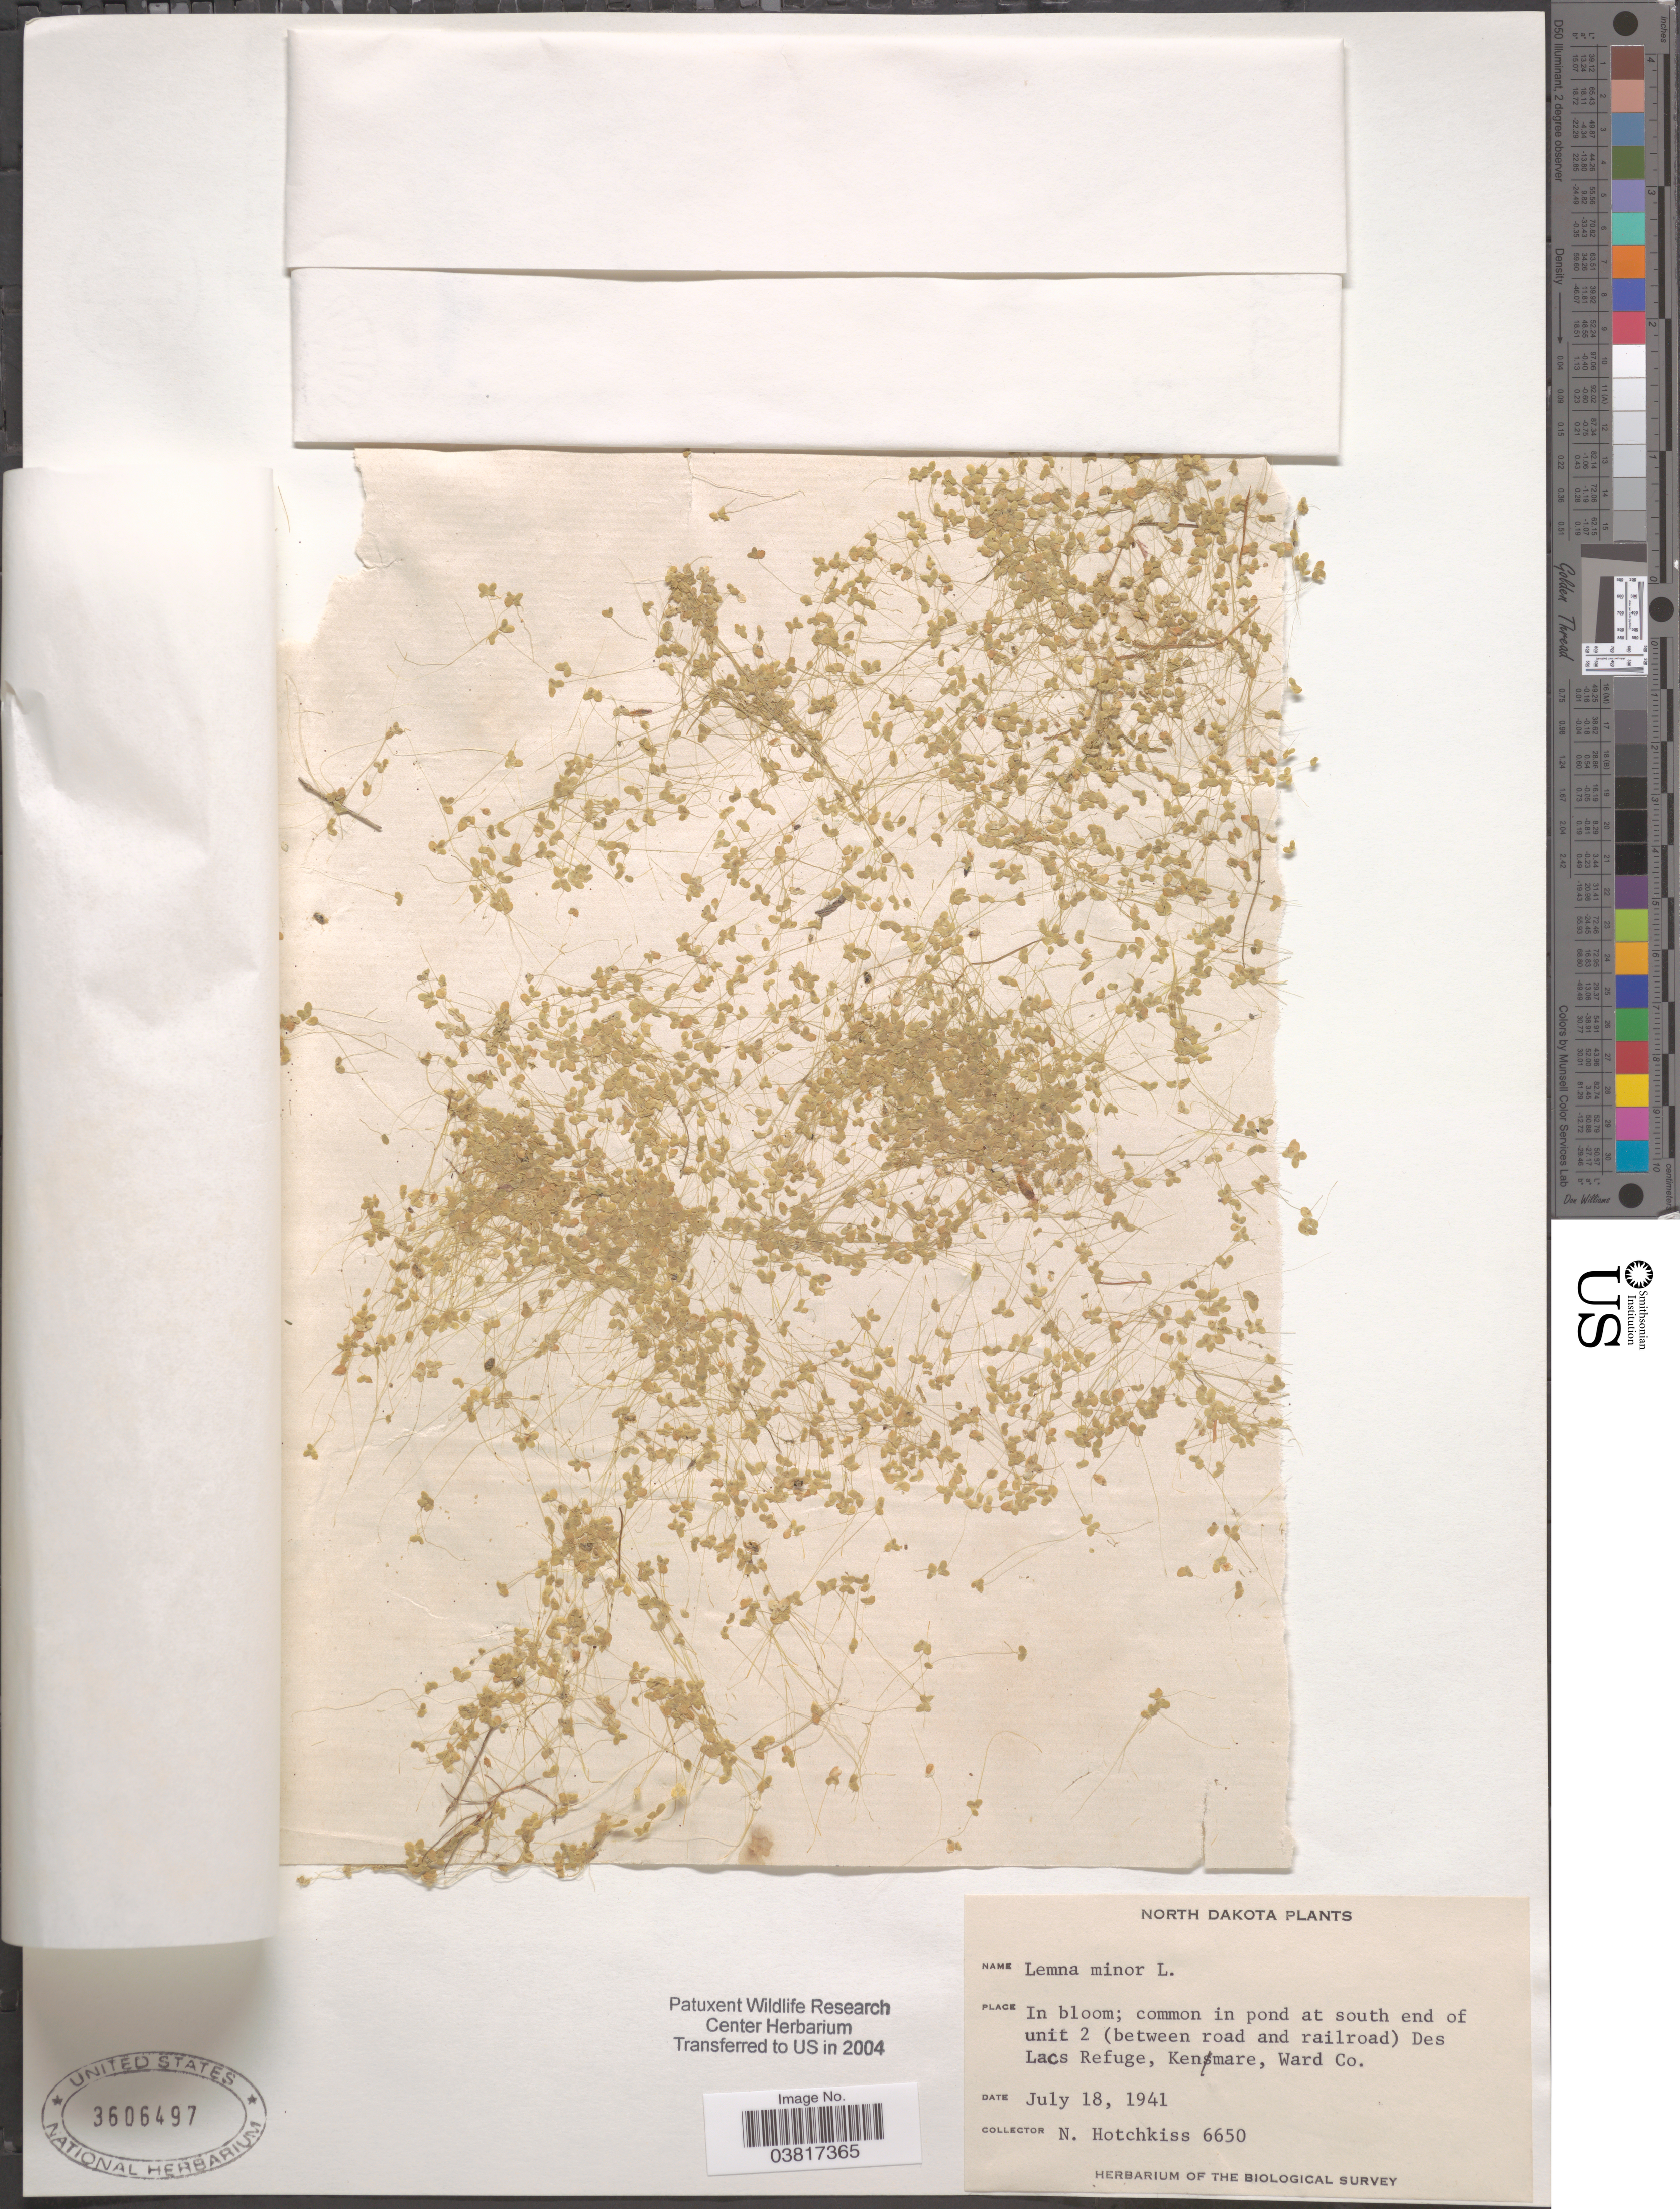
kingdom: Plantae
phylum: Tracheophyta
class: Liliopsida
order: Alismatales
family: Araceae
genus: Lemna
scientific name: Lemna minor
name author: L.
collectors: N. Hotchkiss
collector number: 6650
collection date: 1941-07-18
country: United States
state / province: North Dakota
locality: Common in pond at south end of unit 2 (between road and railroad) Des Lacs Refuge, Kenmare, Ward Co.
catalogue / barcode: US 3606497